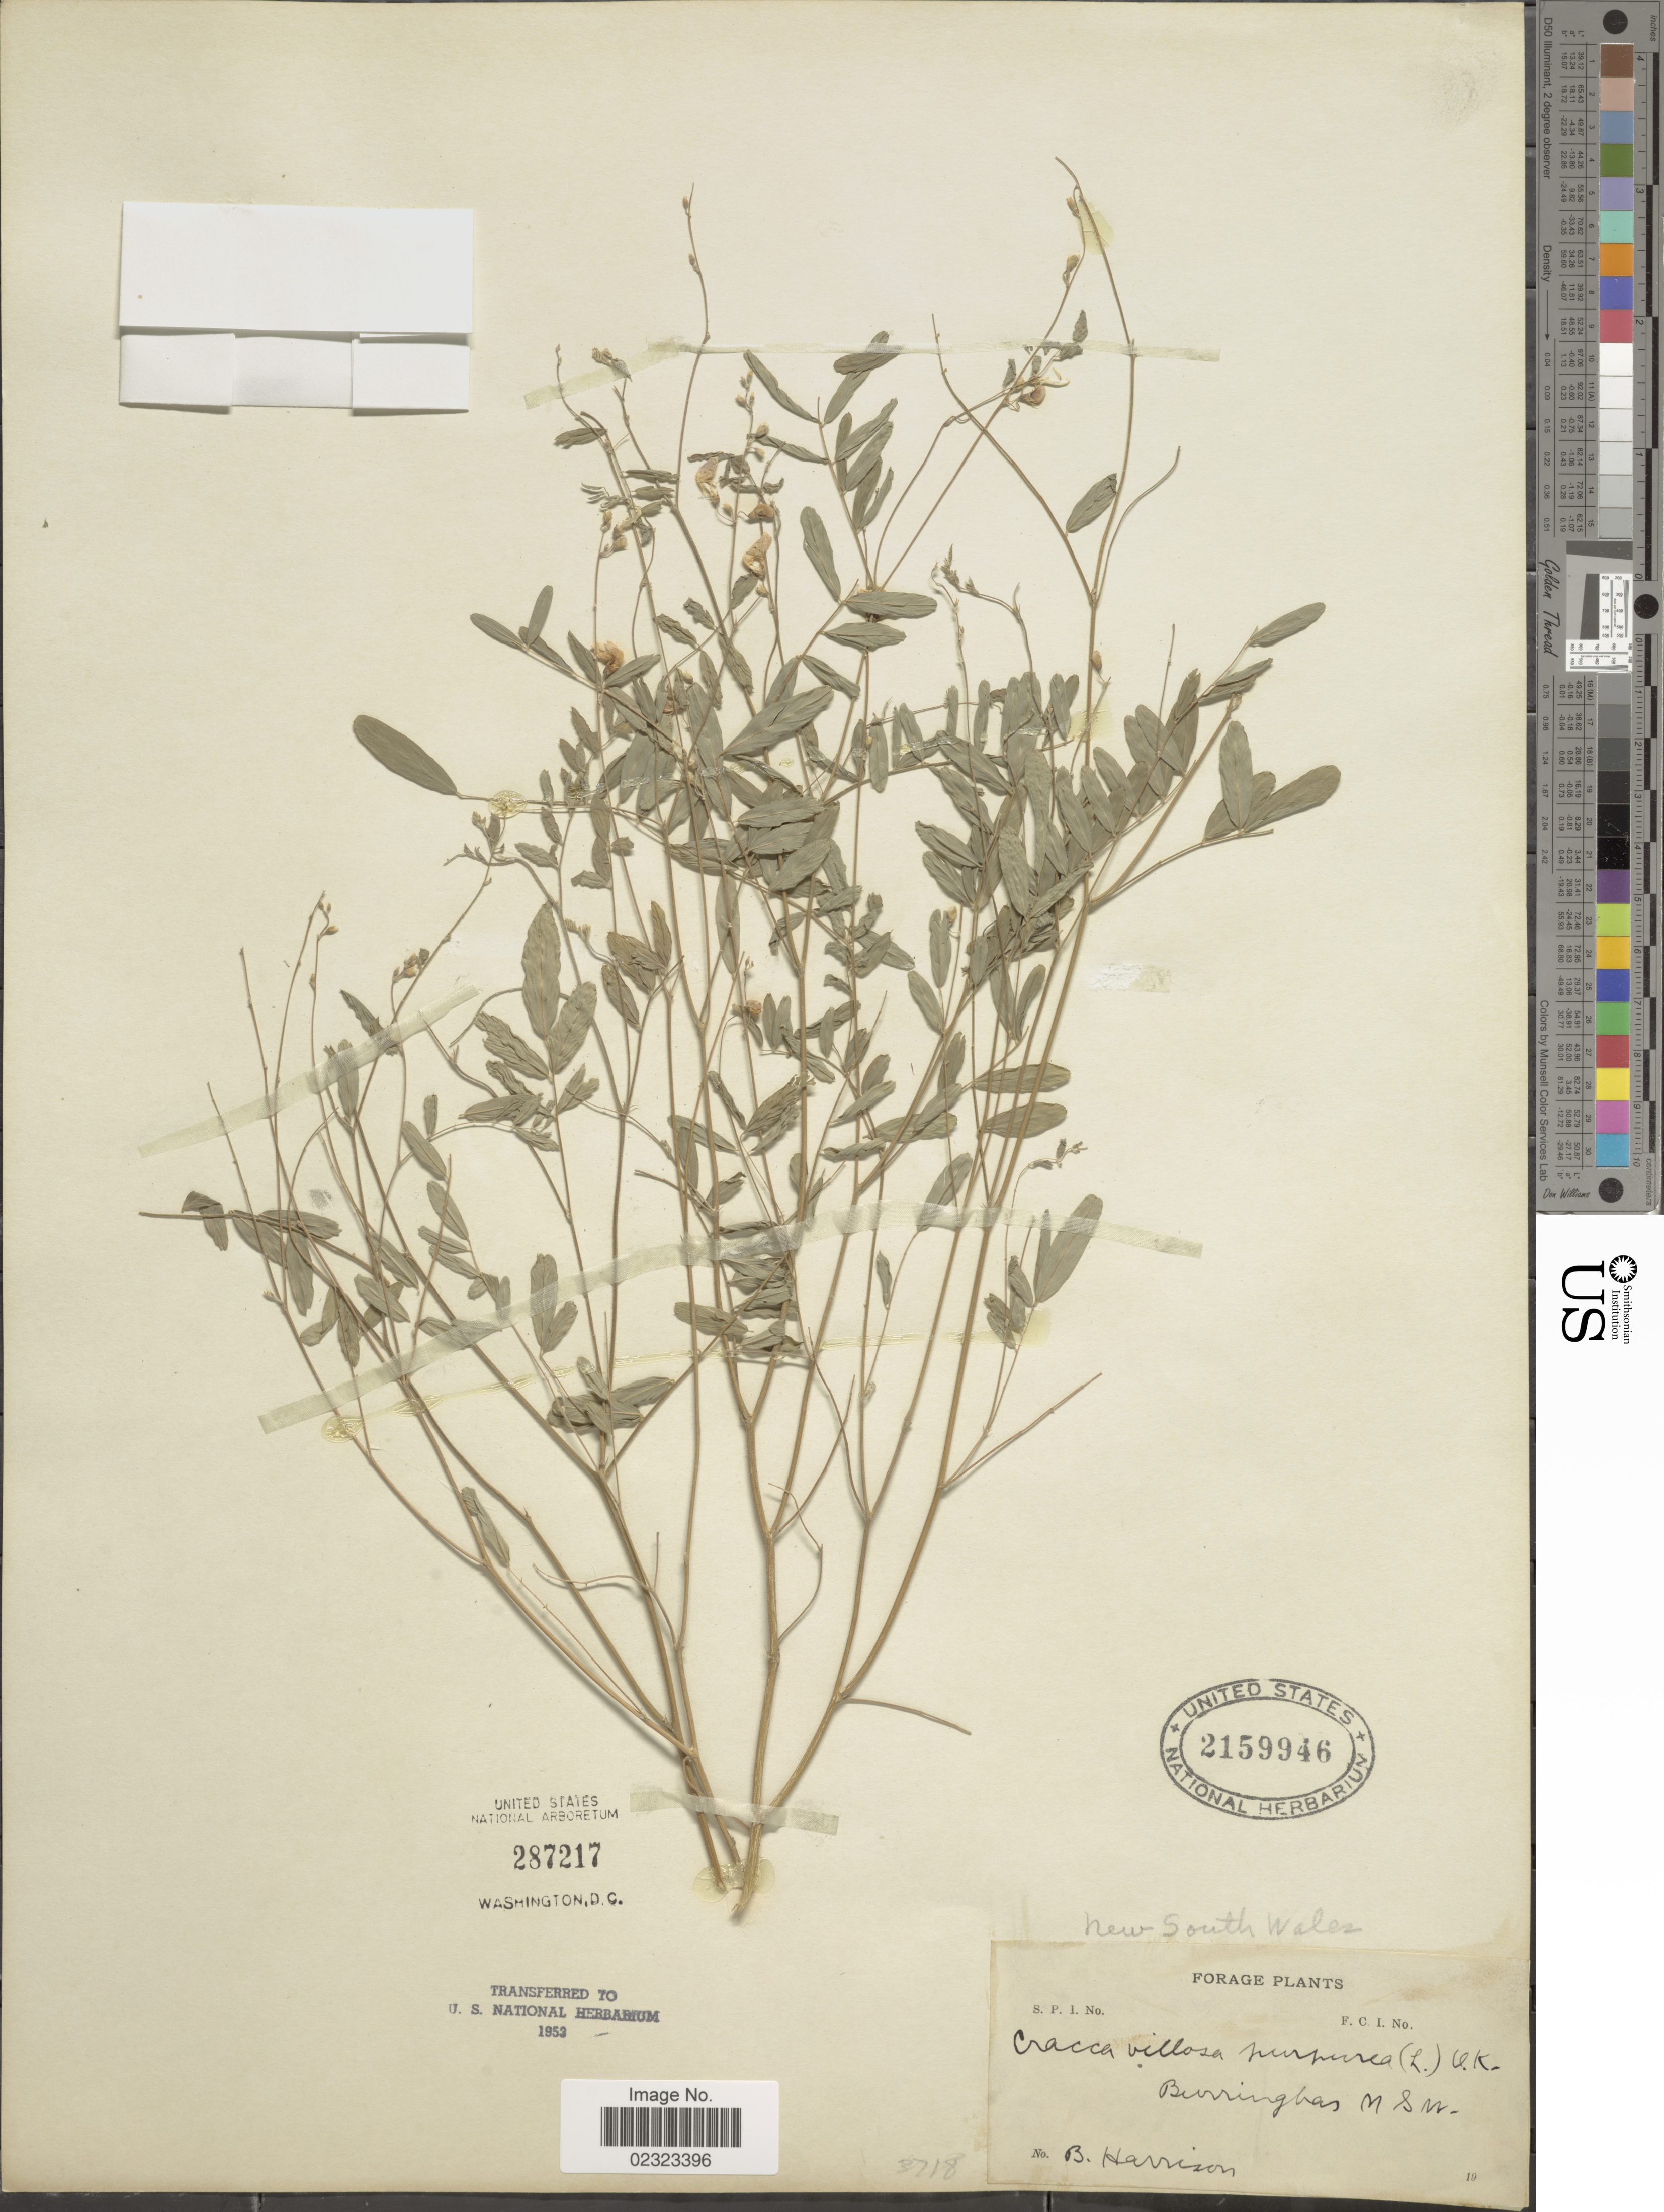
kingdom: Plantae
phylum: Tracheophyta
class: Magnoliopsida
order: Fabales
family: Fabaceae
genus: Tephrosia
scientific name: Tephrosia purpurea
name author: (L.) Pers.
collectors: B. Harrison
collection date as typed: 19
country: Australia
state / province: New South Wales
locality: Burringbar MSM.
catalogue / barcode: US 2159946